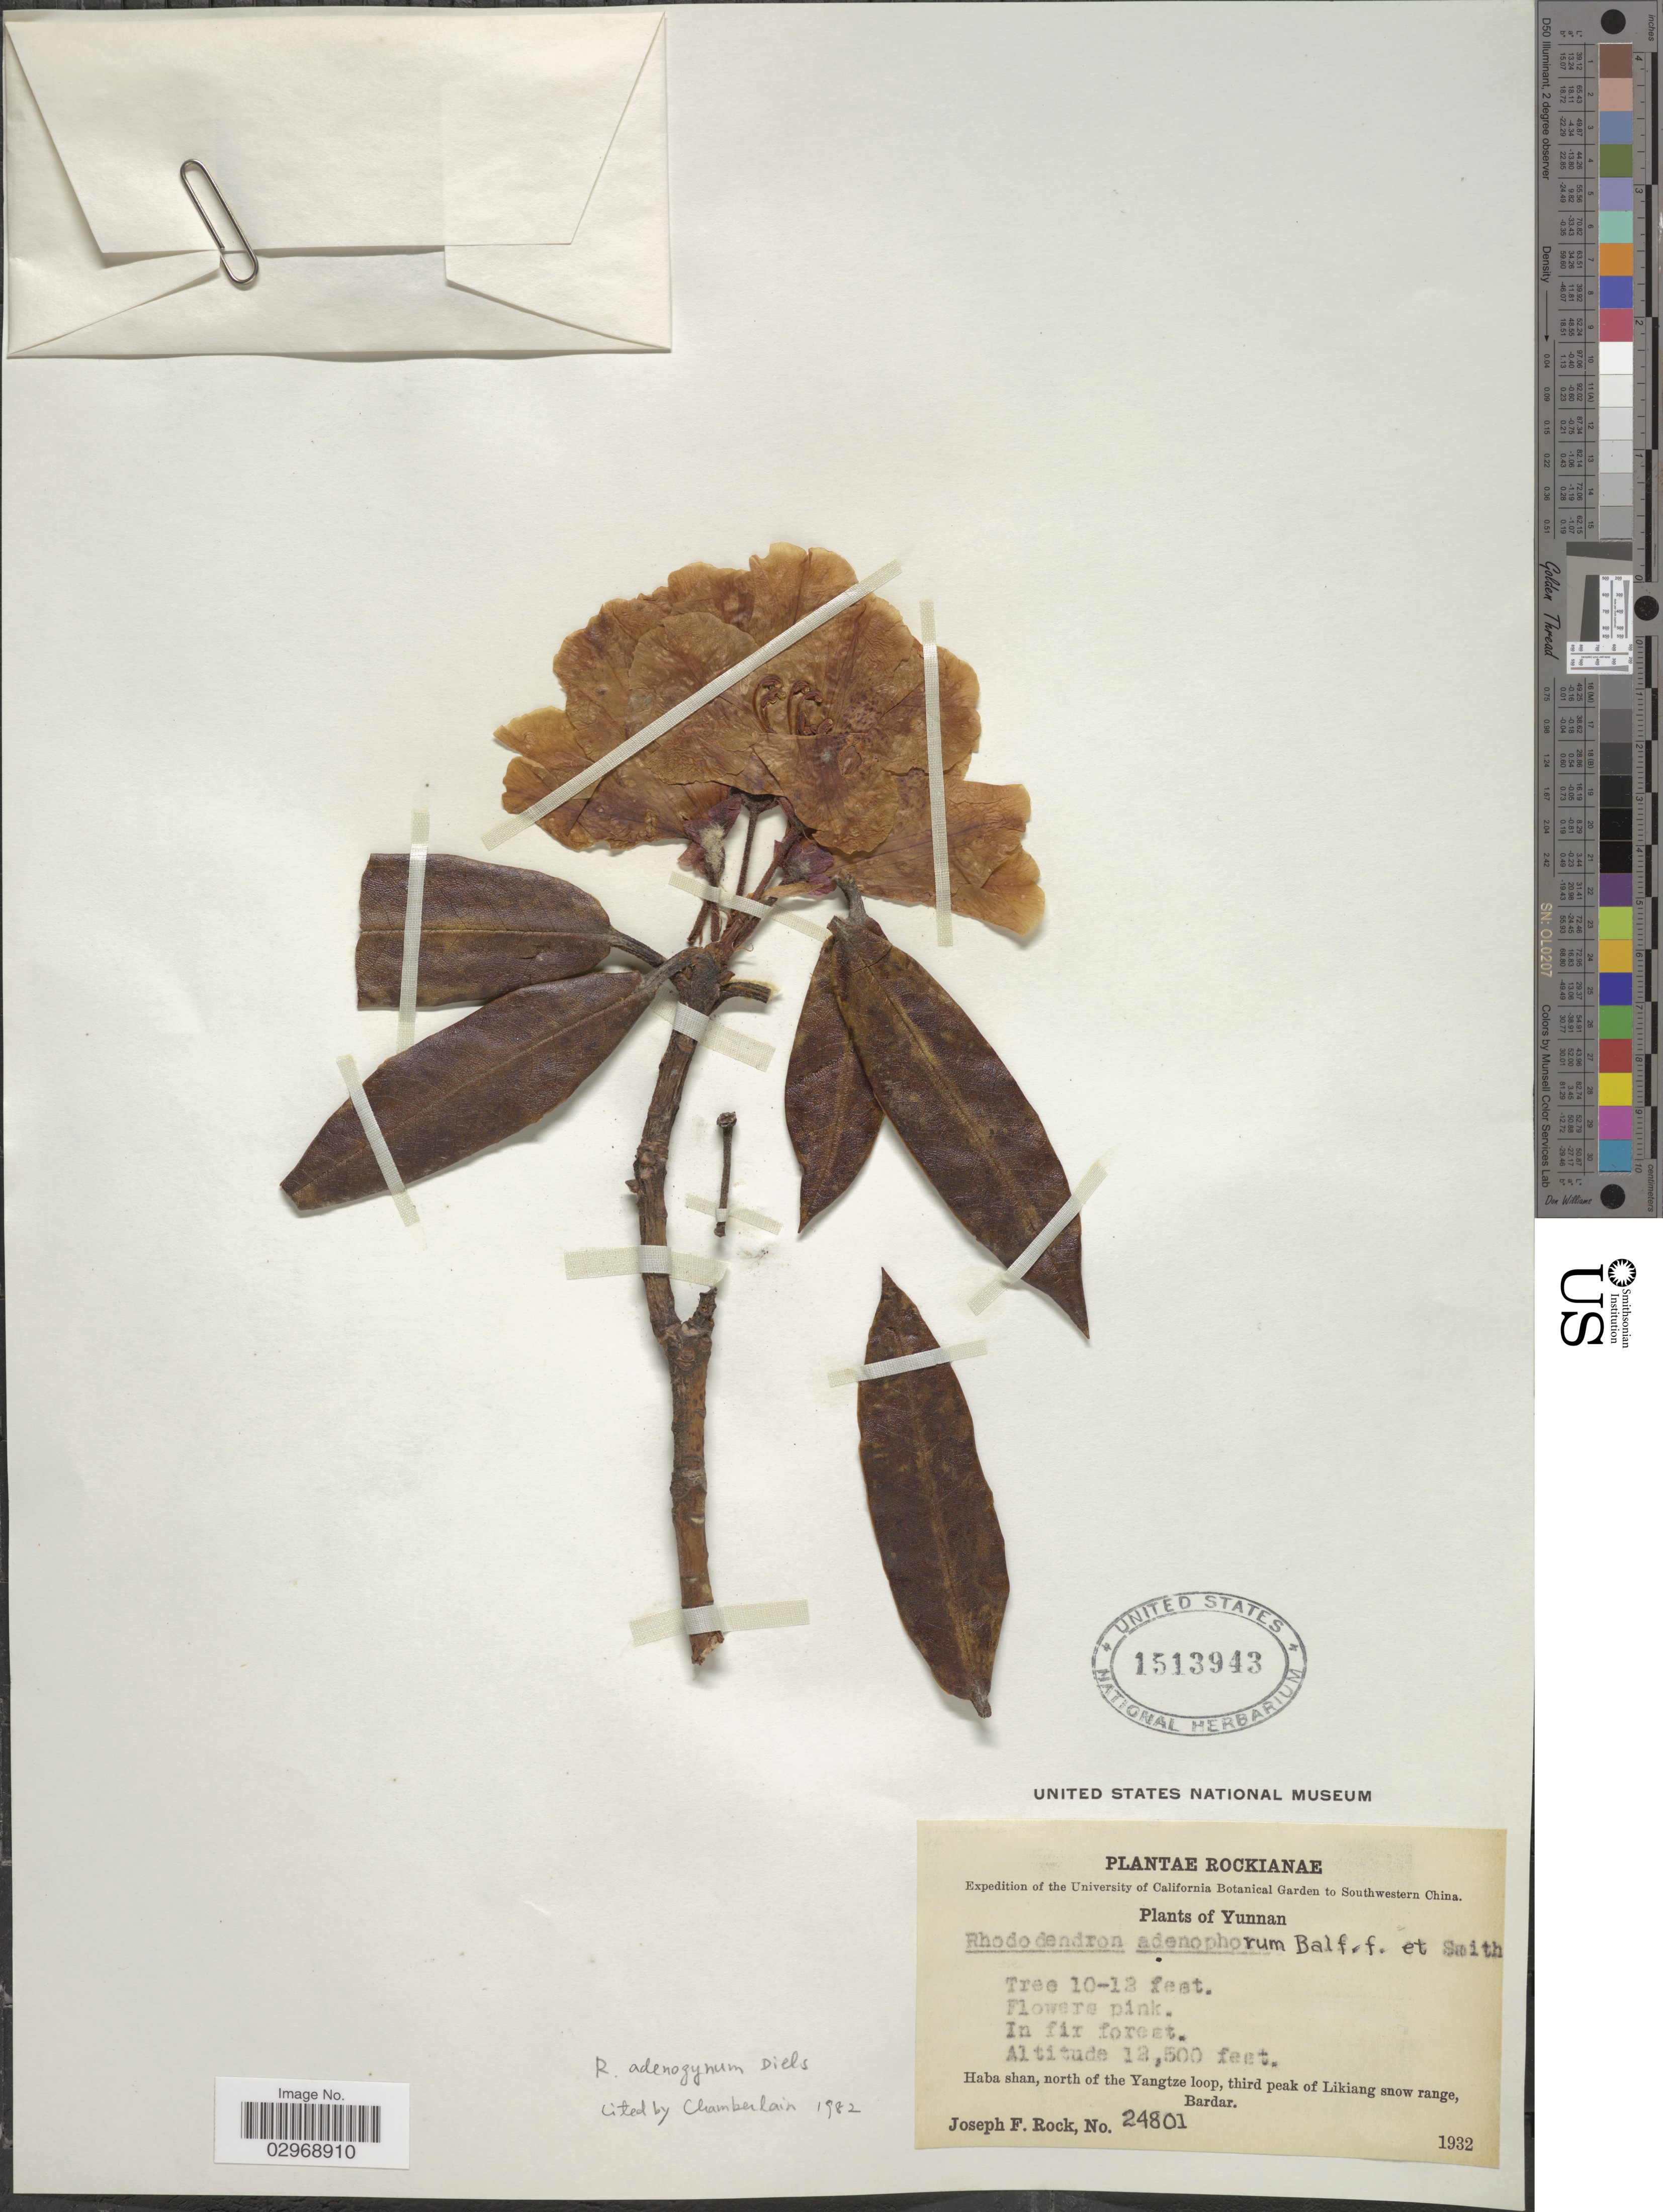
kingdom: Plantae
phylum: Tracheophyta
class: Magnoliopsida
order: Ericales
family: Ericaceae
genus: Rhododendron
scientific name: Rhododendron adenogynum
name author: Diels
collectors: J. F. Rock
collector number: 24801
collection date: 1932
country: China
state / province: Yunnan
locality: Southwestern China. Haba shan, north of Yangtze loop, third peak of the Likiang snow range, Bardar.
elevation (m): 3810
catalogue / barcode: US 1513943